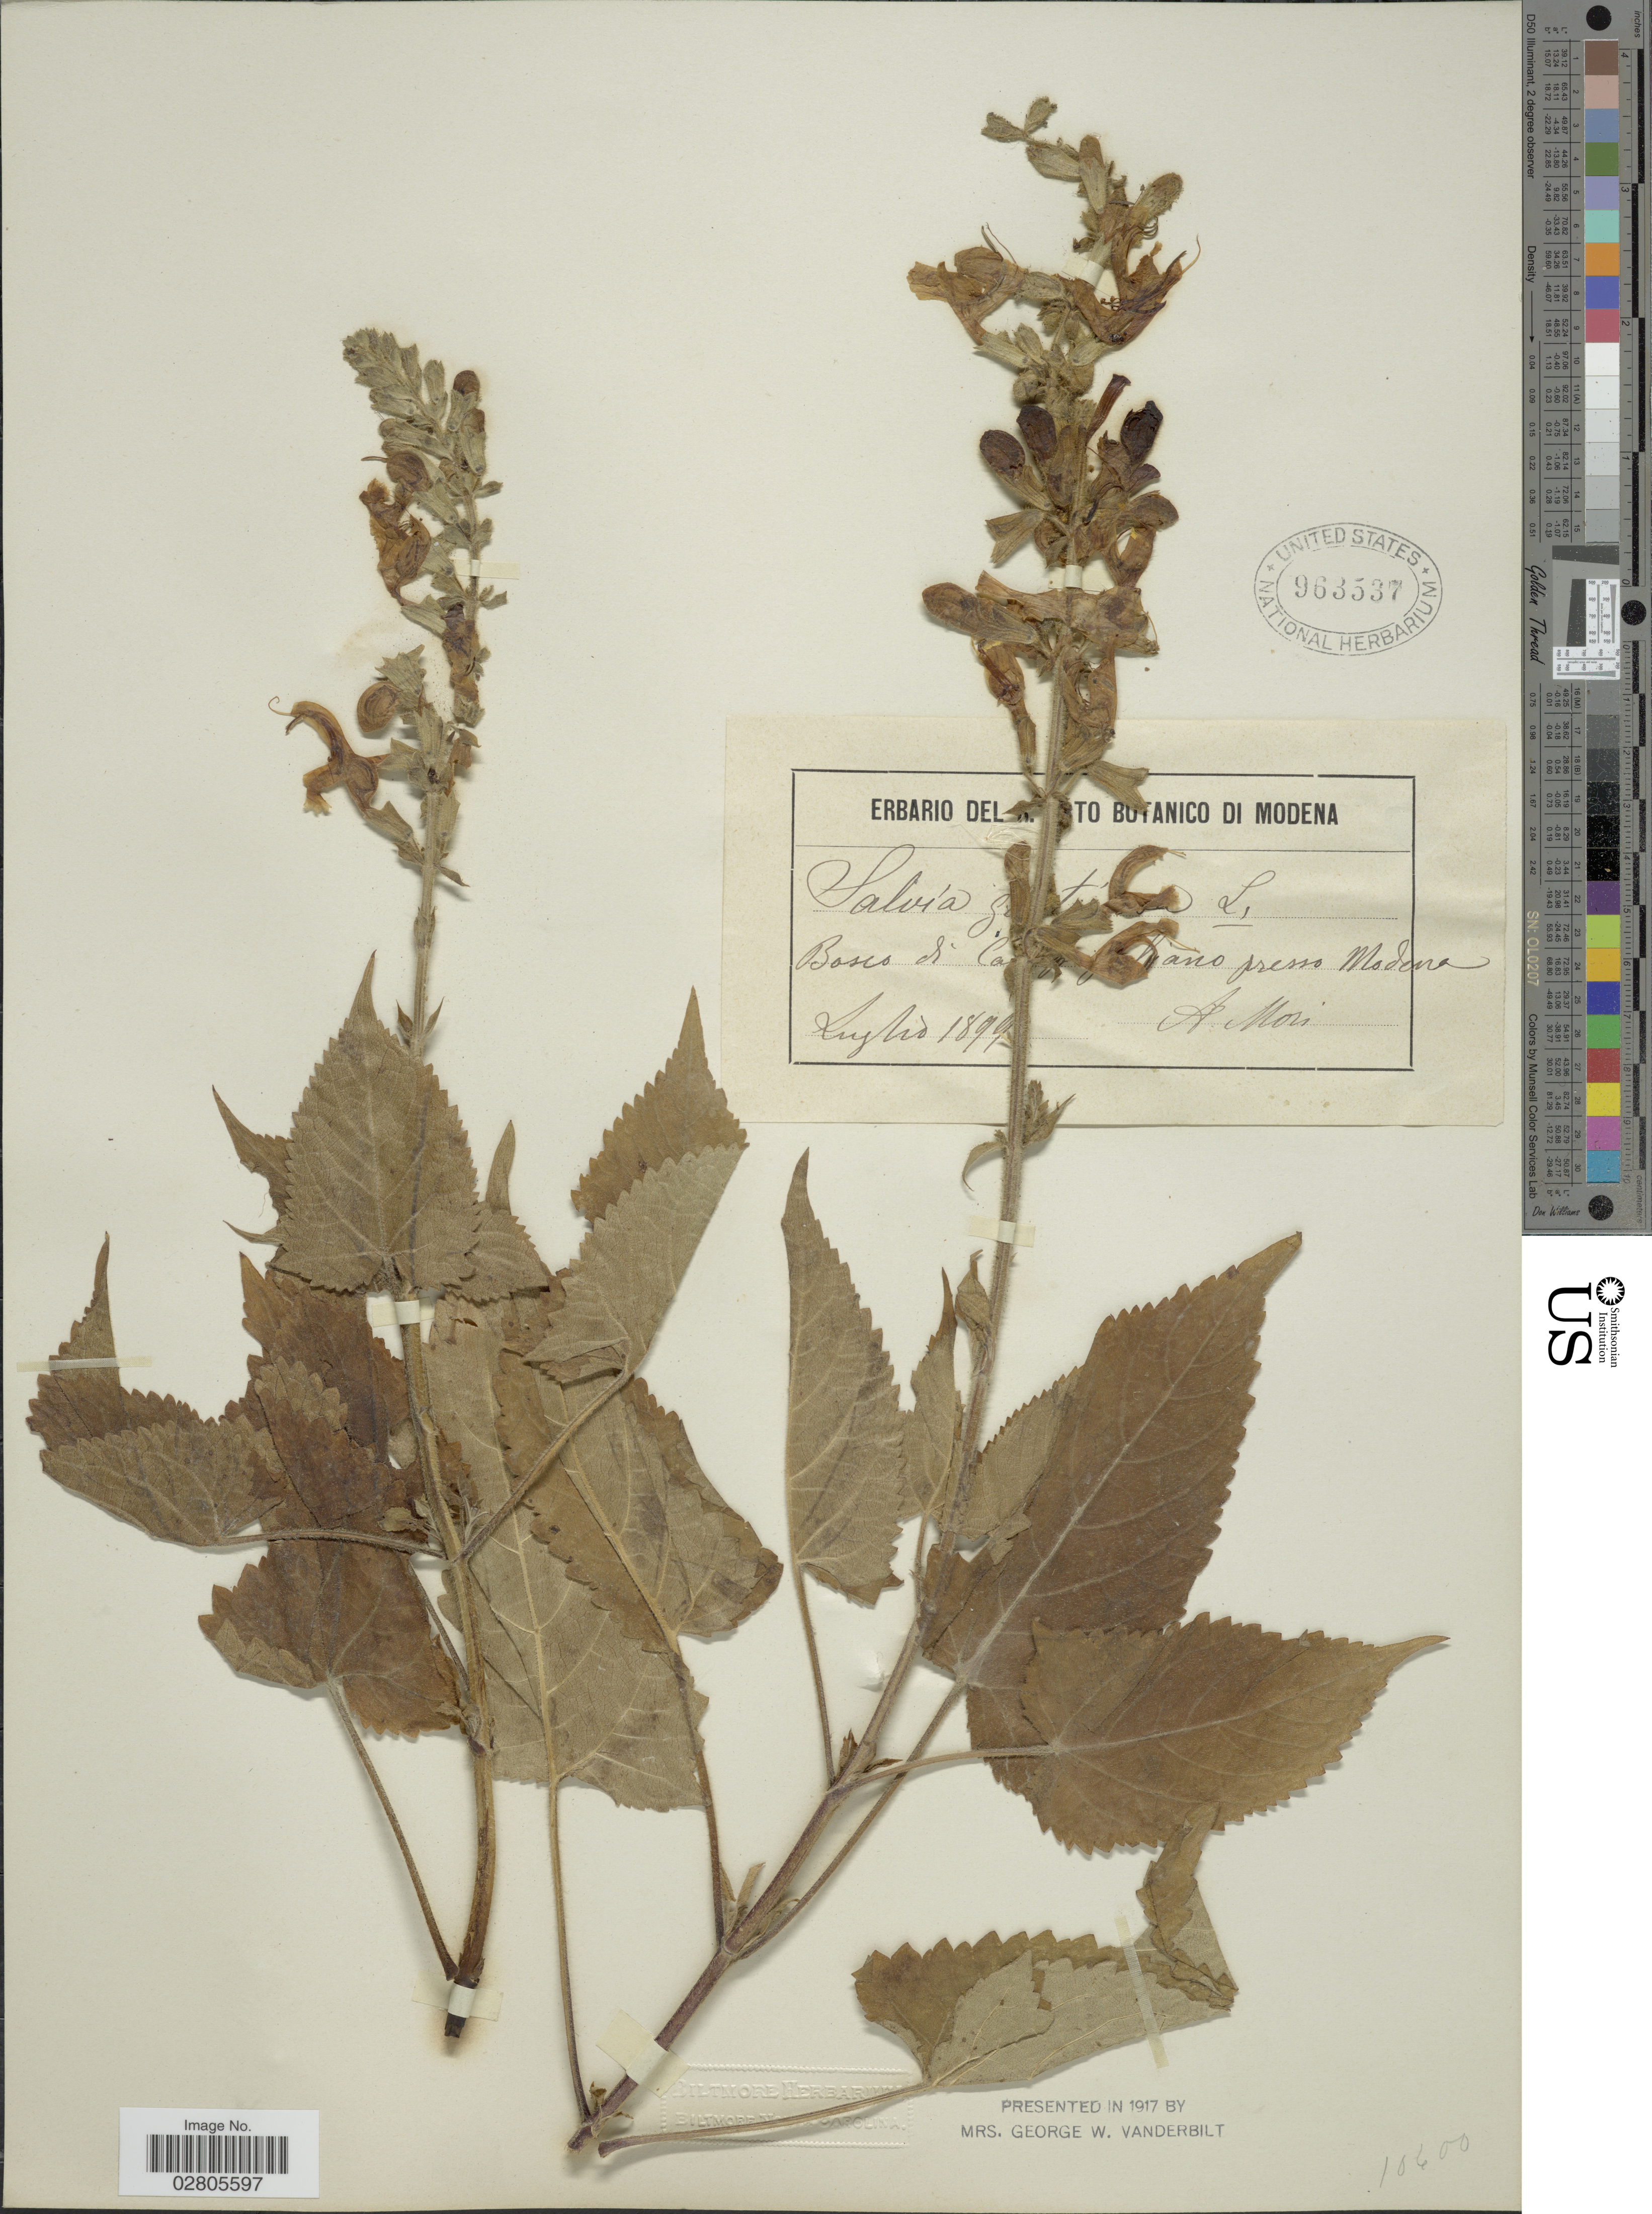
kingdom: Plantae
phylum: Tracheophyta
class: Magnoliopsida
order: Lamiales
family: Lamiaceae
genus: Salvia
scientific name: Salvia glutinosa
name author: L.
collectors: A. Mori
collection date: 1899-07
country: Italy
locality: Boses de Ca [illegible text] ano presso Modena.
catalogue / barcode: US 963537